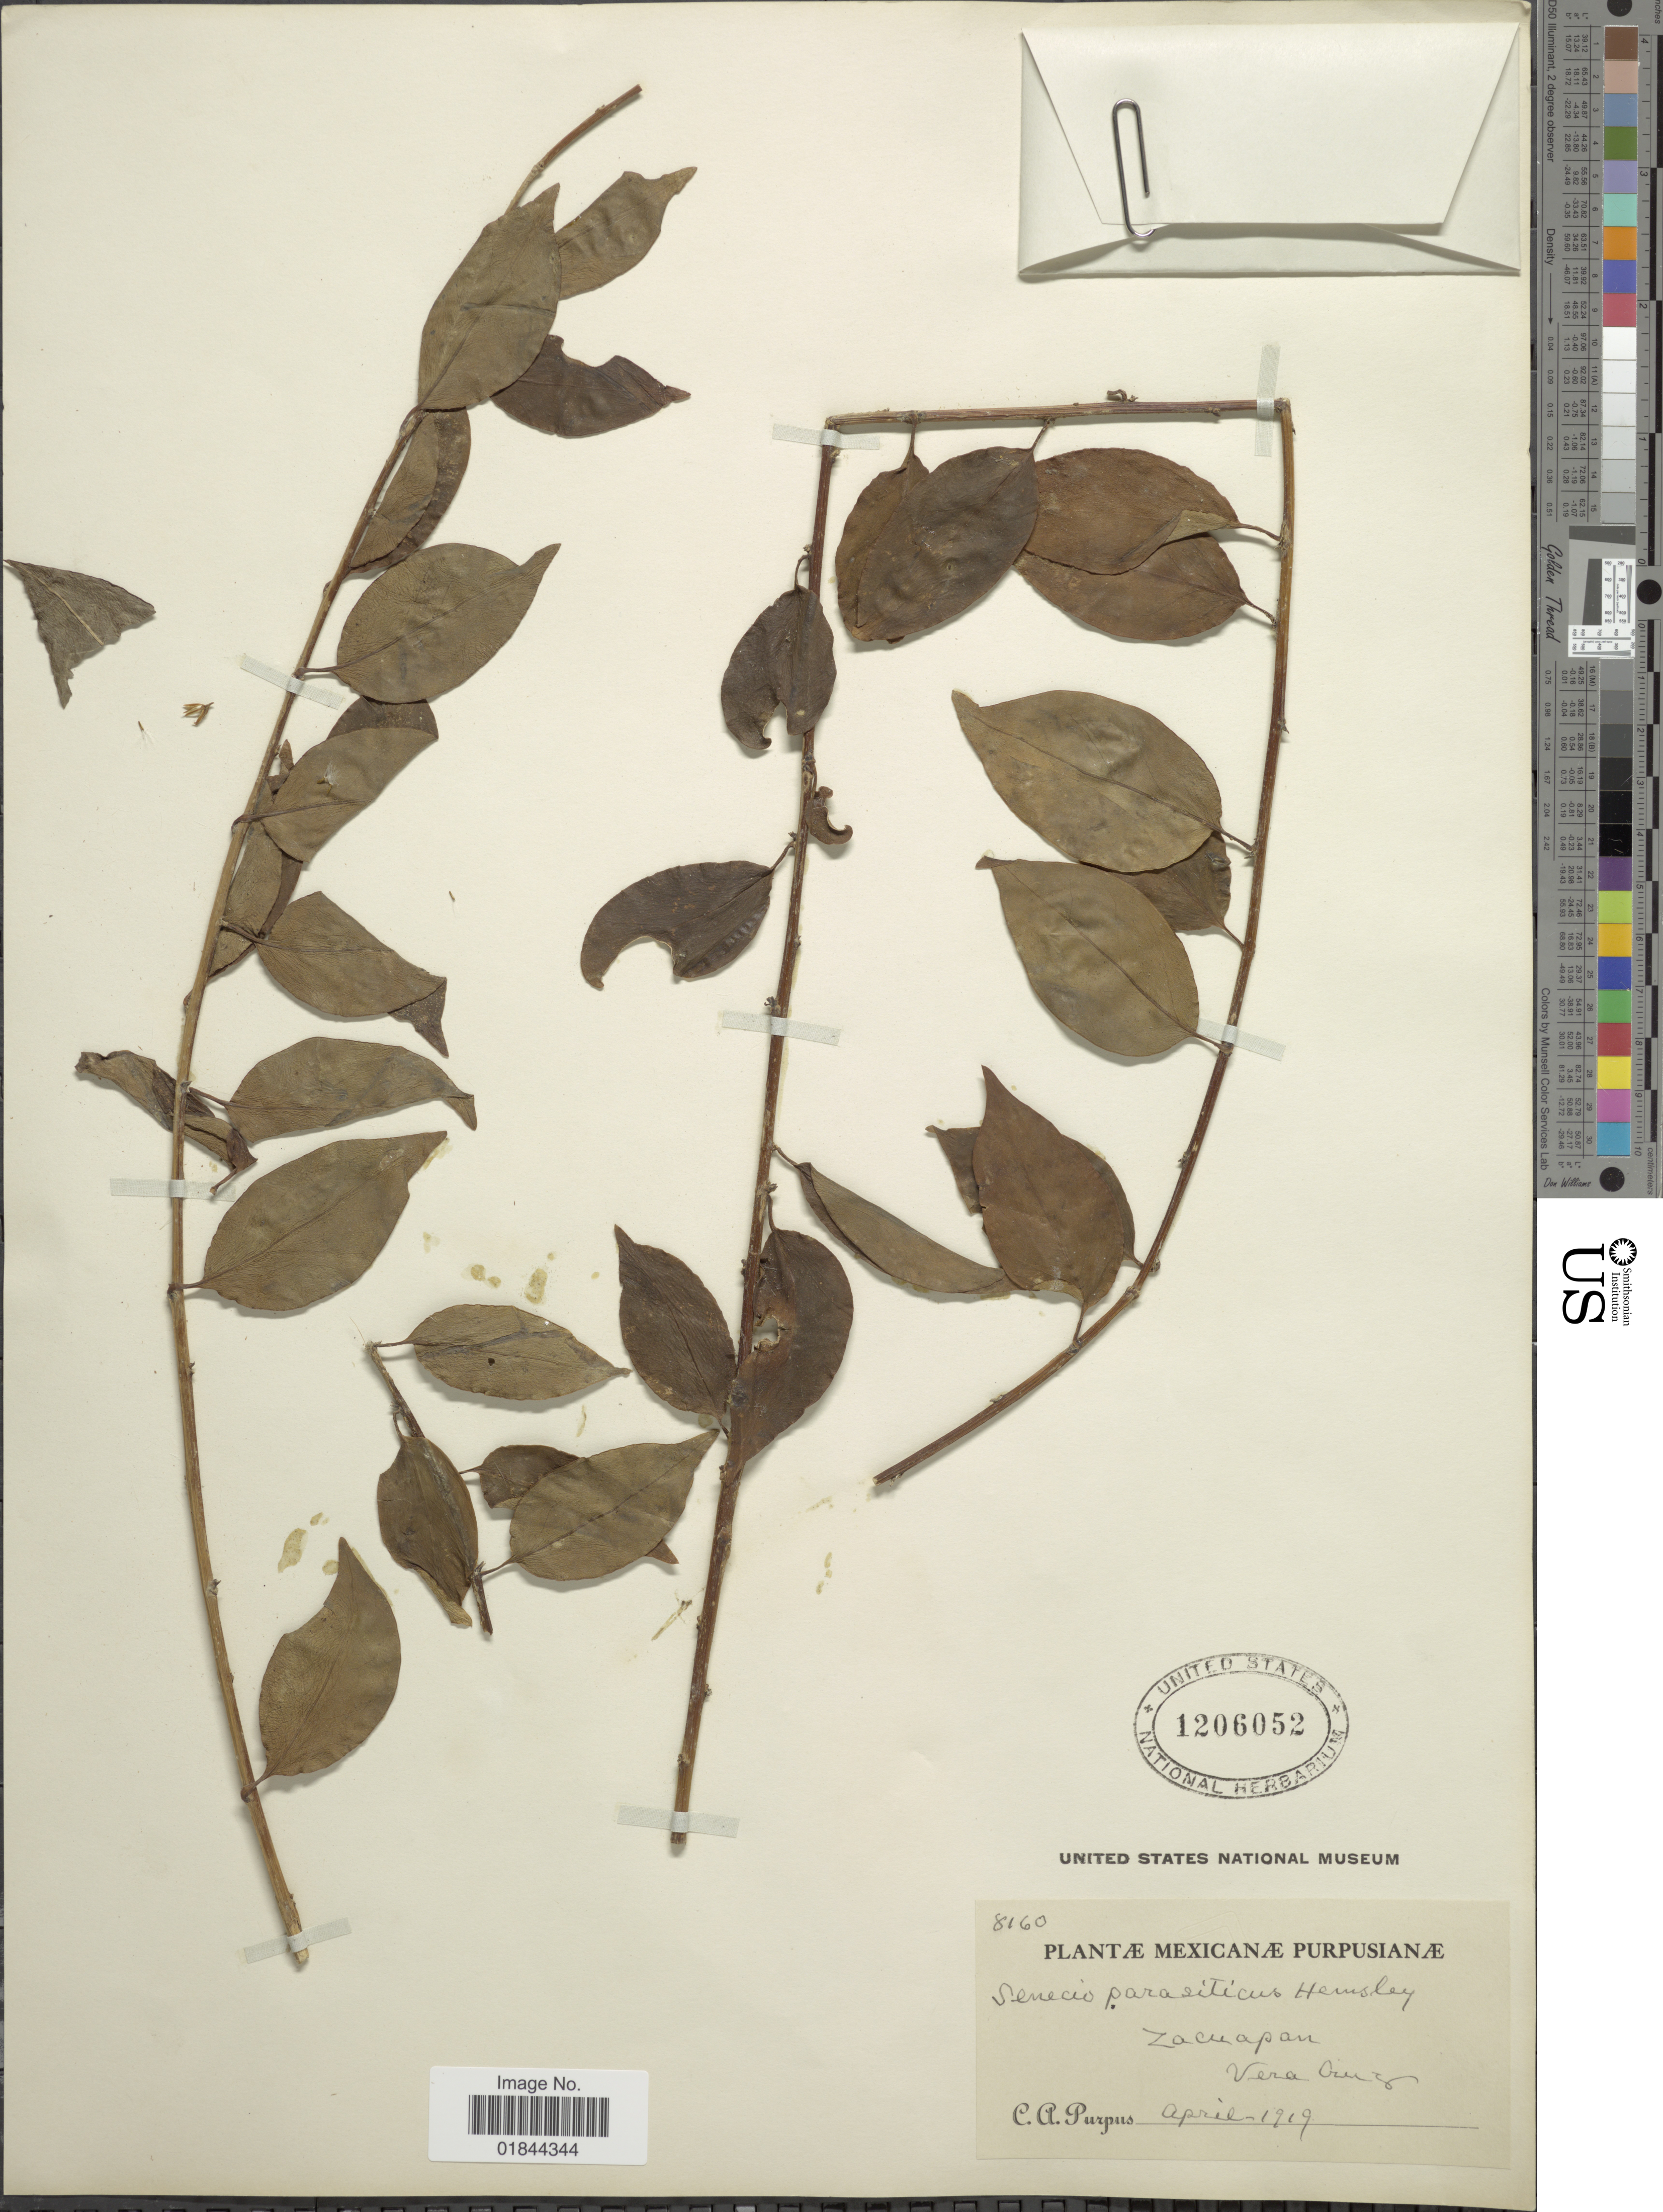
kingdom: Plantae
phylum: Tracheophyta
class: Magnoliopsida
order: Asterales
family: Asteraceae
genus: Pentacalia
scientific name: Pentacalia parasitica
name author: (Hemsl.) H. Rob. & Cuatrec.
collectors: C. A. Purpus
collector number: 8160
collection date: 1919-04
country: Mexico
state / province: Veracruz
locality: Zacuapan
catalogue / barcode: US 1206052